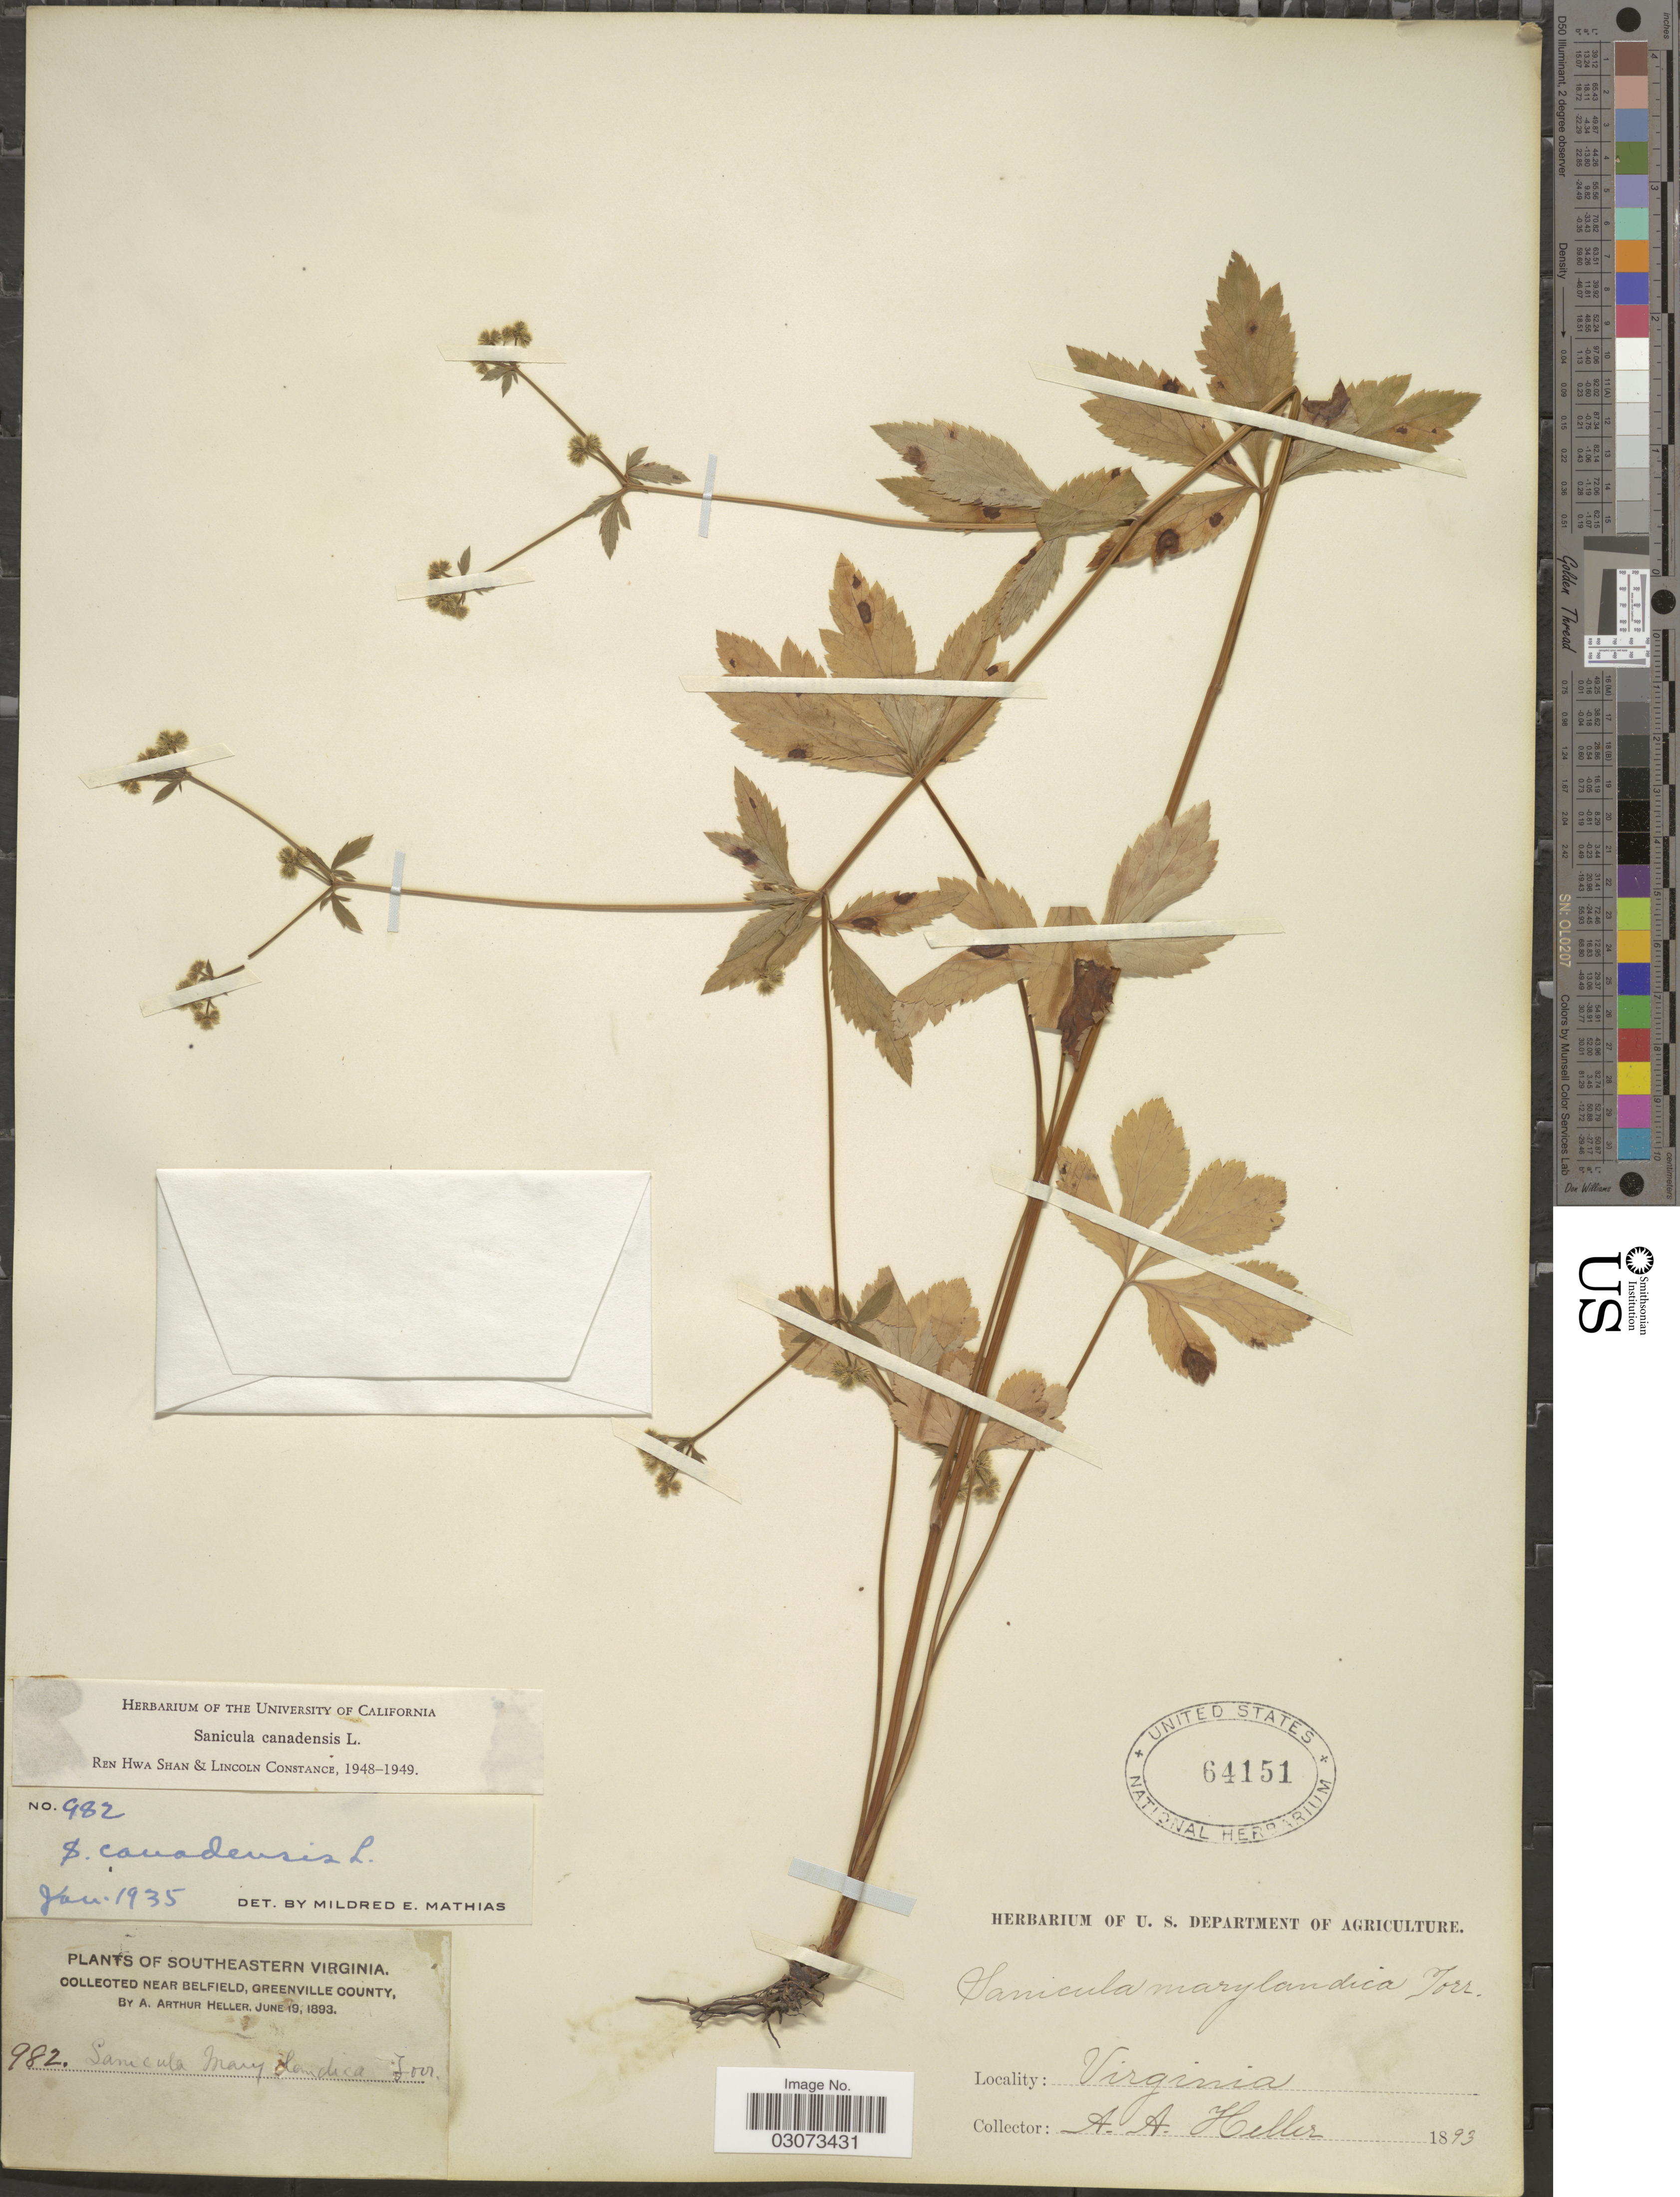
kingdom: Plantae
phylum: Tracheophyta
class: Magnoliopsida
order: Apiales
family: Apiaceae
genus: Sanicula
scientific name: Sanicula canadensis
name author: L.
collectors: A. A. Heller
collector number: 982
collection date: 1893-06-19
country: United States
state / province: Virginia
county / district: Greensville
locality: Southeastern Virginia. Near Belfield, Greenville County.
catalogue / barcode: US 64151